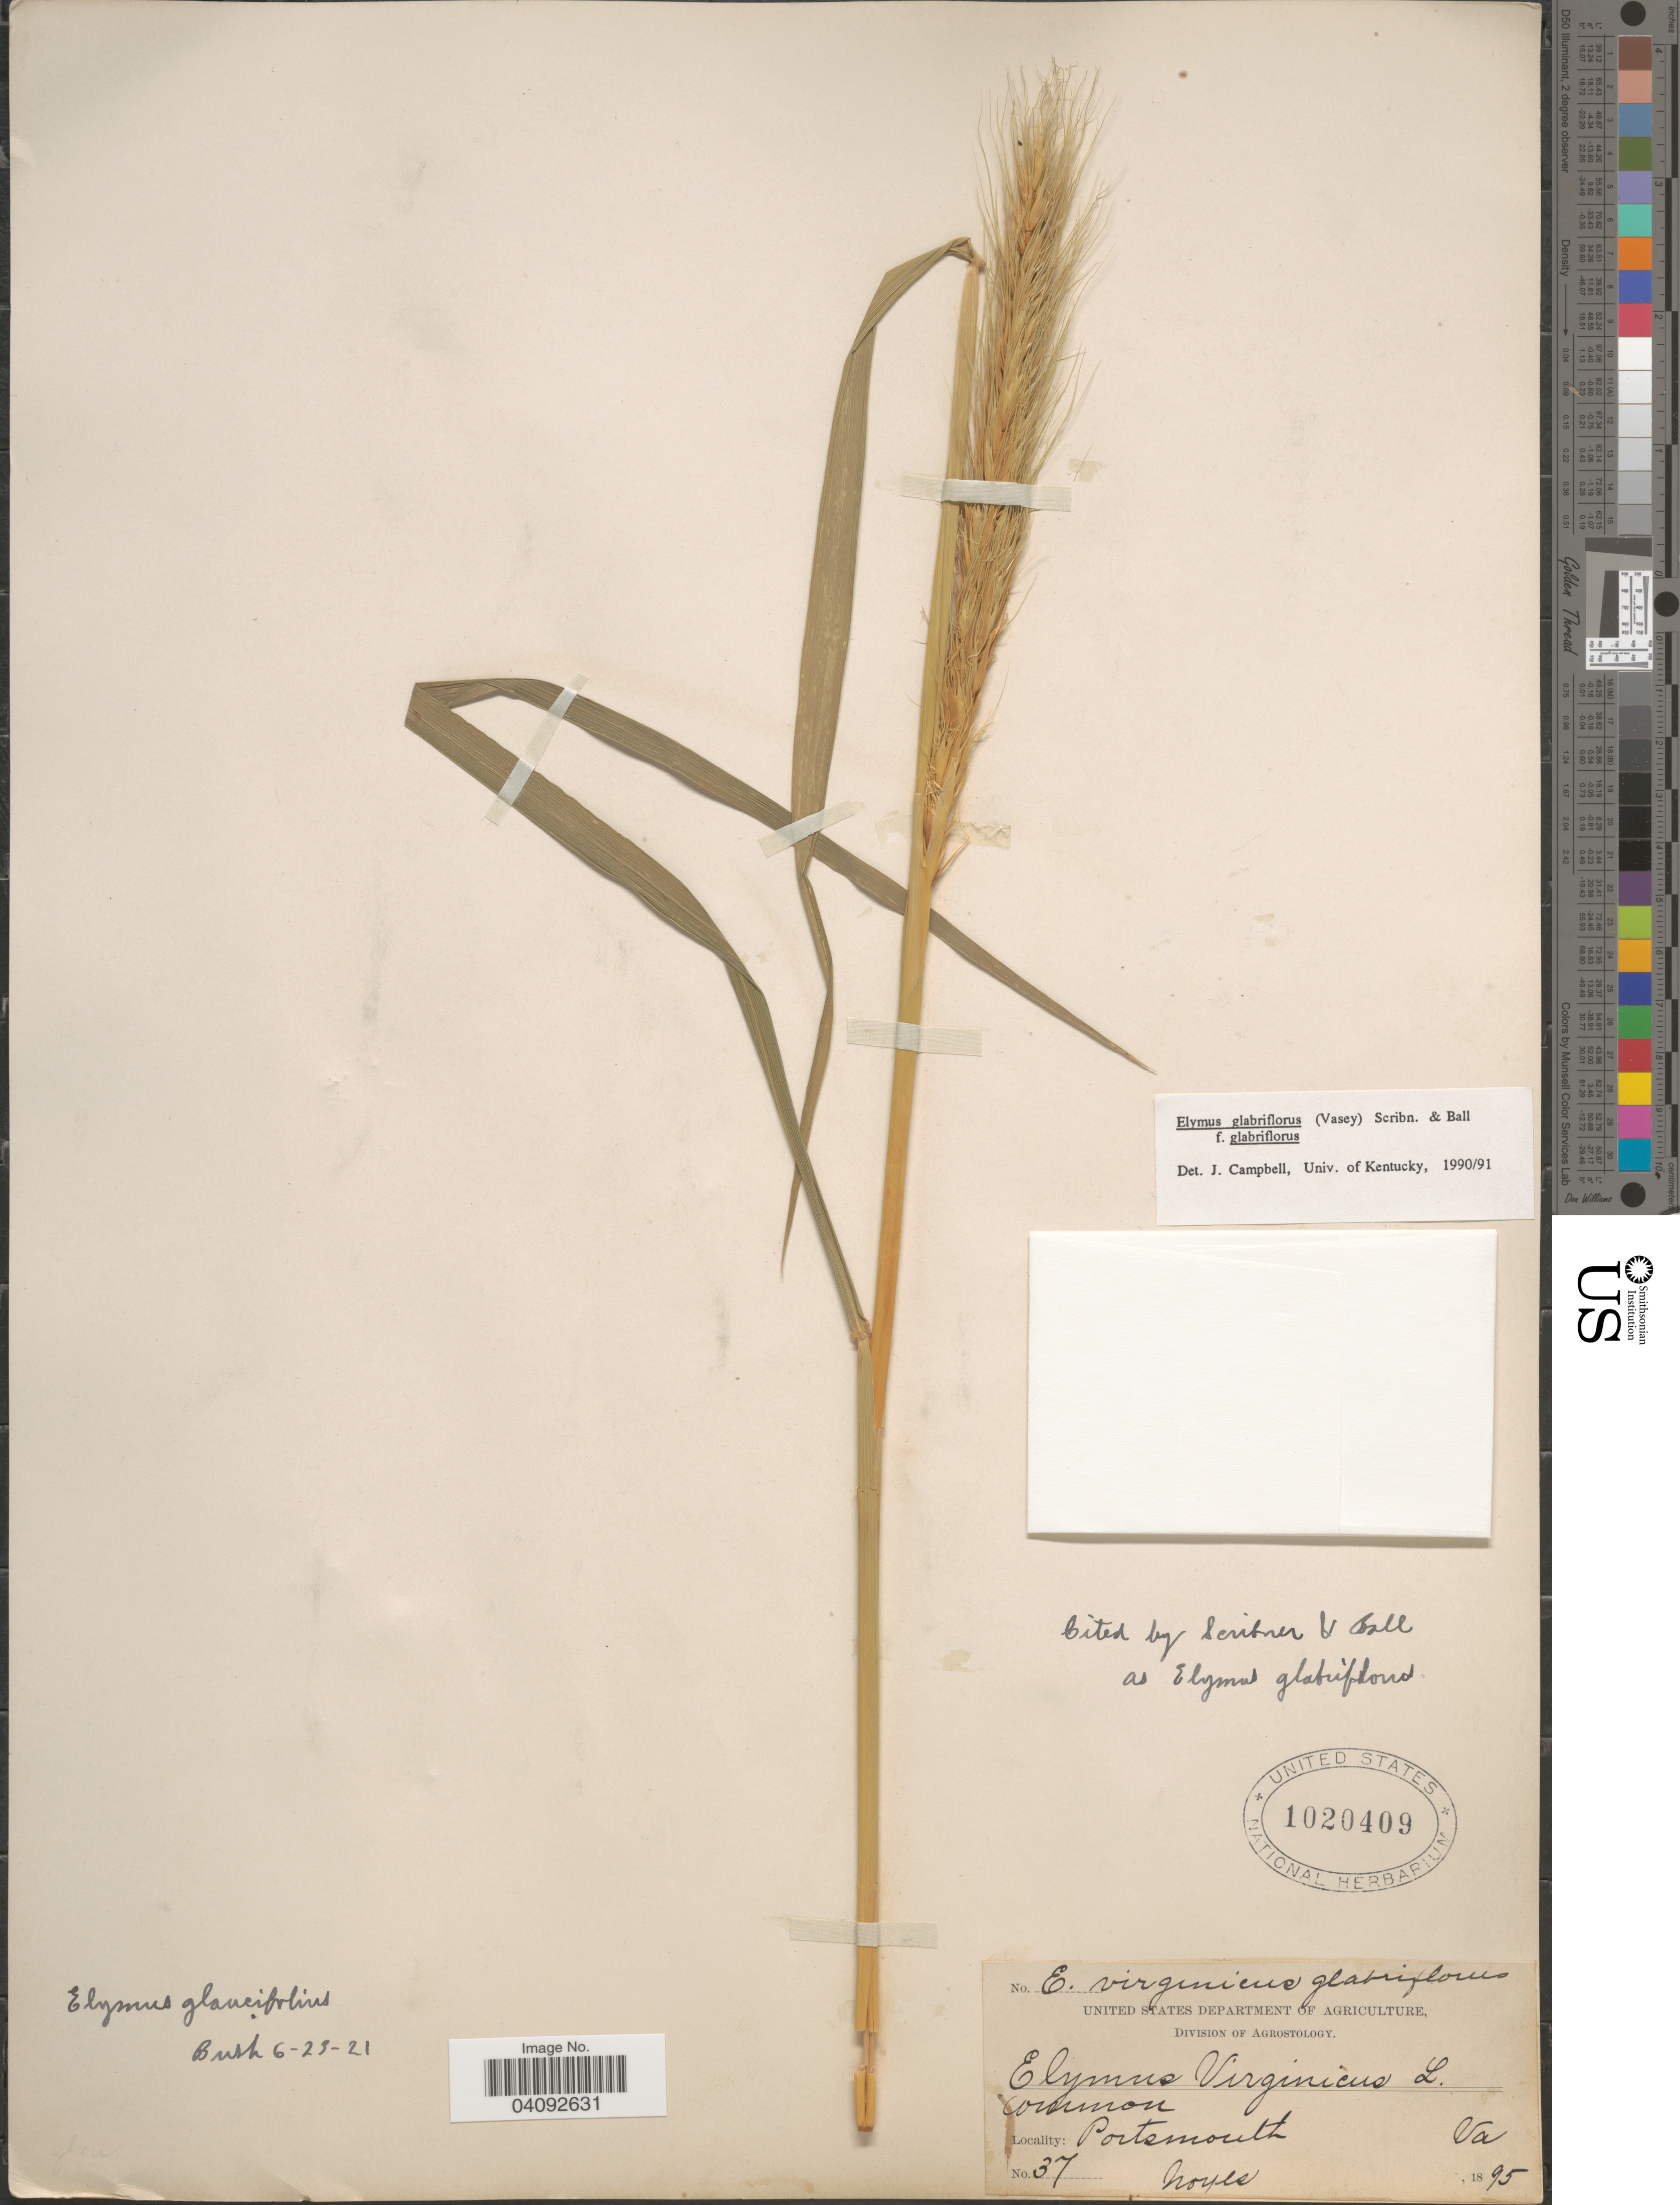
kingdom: Plantae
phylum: Tracheophyta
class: Liliopsida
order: Poales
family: Poaceae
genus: Elymus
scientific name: Elymus glabriflorus var. glabriflorus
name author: (Vasey ex L.H. Dewey) Scribn. & C.R. Ball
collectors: Noyes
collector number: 37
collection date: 1895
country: United States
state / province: Virginia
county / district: City of Portsmouth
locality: Portsmouth.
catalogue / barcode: US 1020409